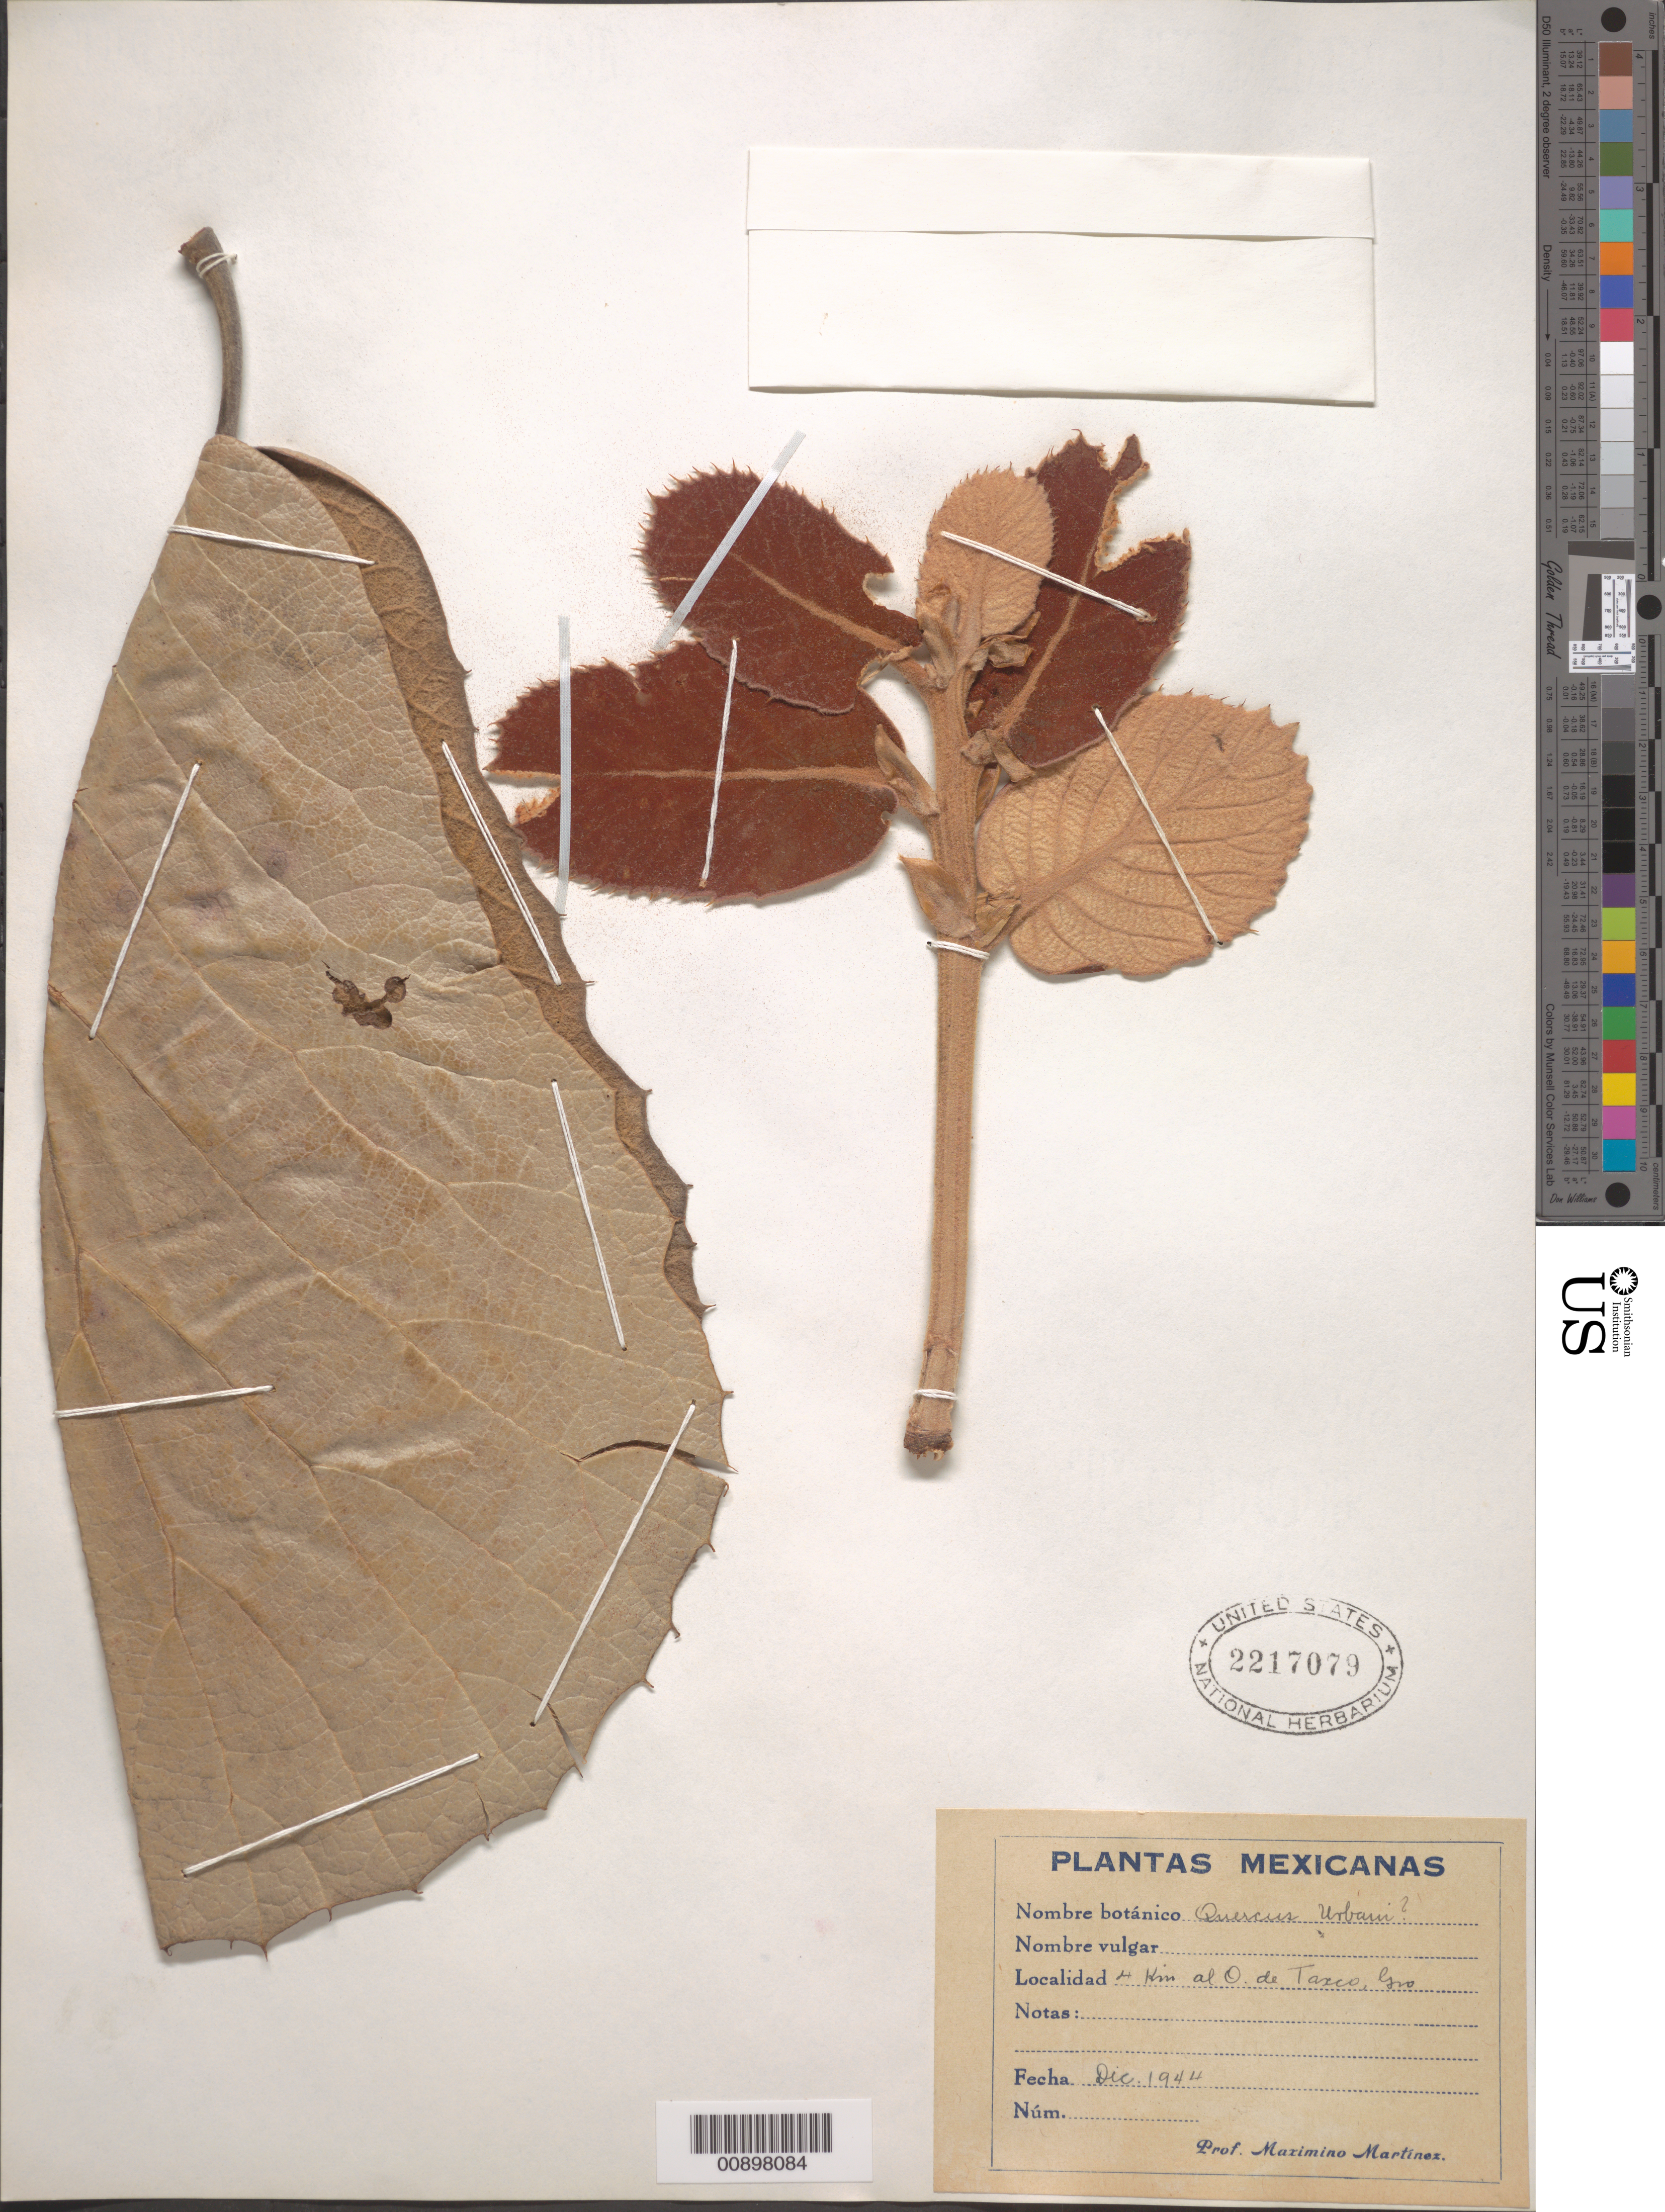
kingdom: Plantae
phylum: Tracheophyta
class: Magnoliopsida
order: Fagales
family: Fagaceae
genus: Quercus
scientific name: Quercus urbanii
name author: Trel.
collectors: M. Martinez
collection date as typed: Dec 1944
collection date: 1944-12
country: Mexico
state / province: Guerrero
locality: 4 km al O. de Taxco, Gro.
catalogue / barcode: US 2217079